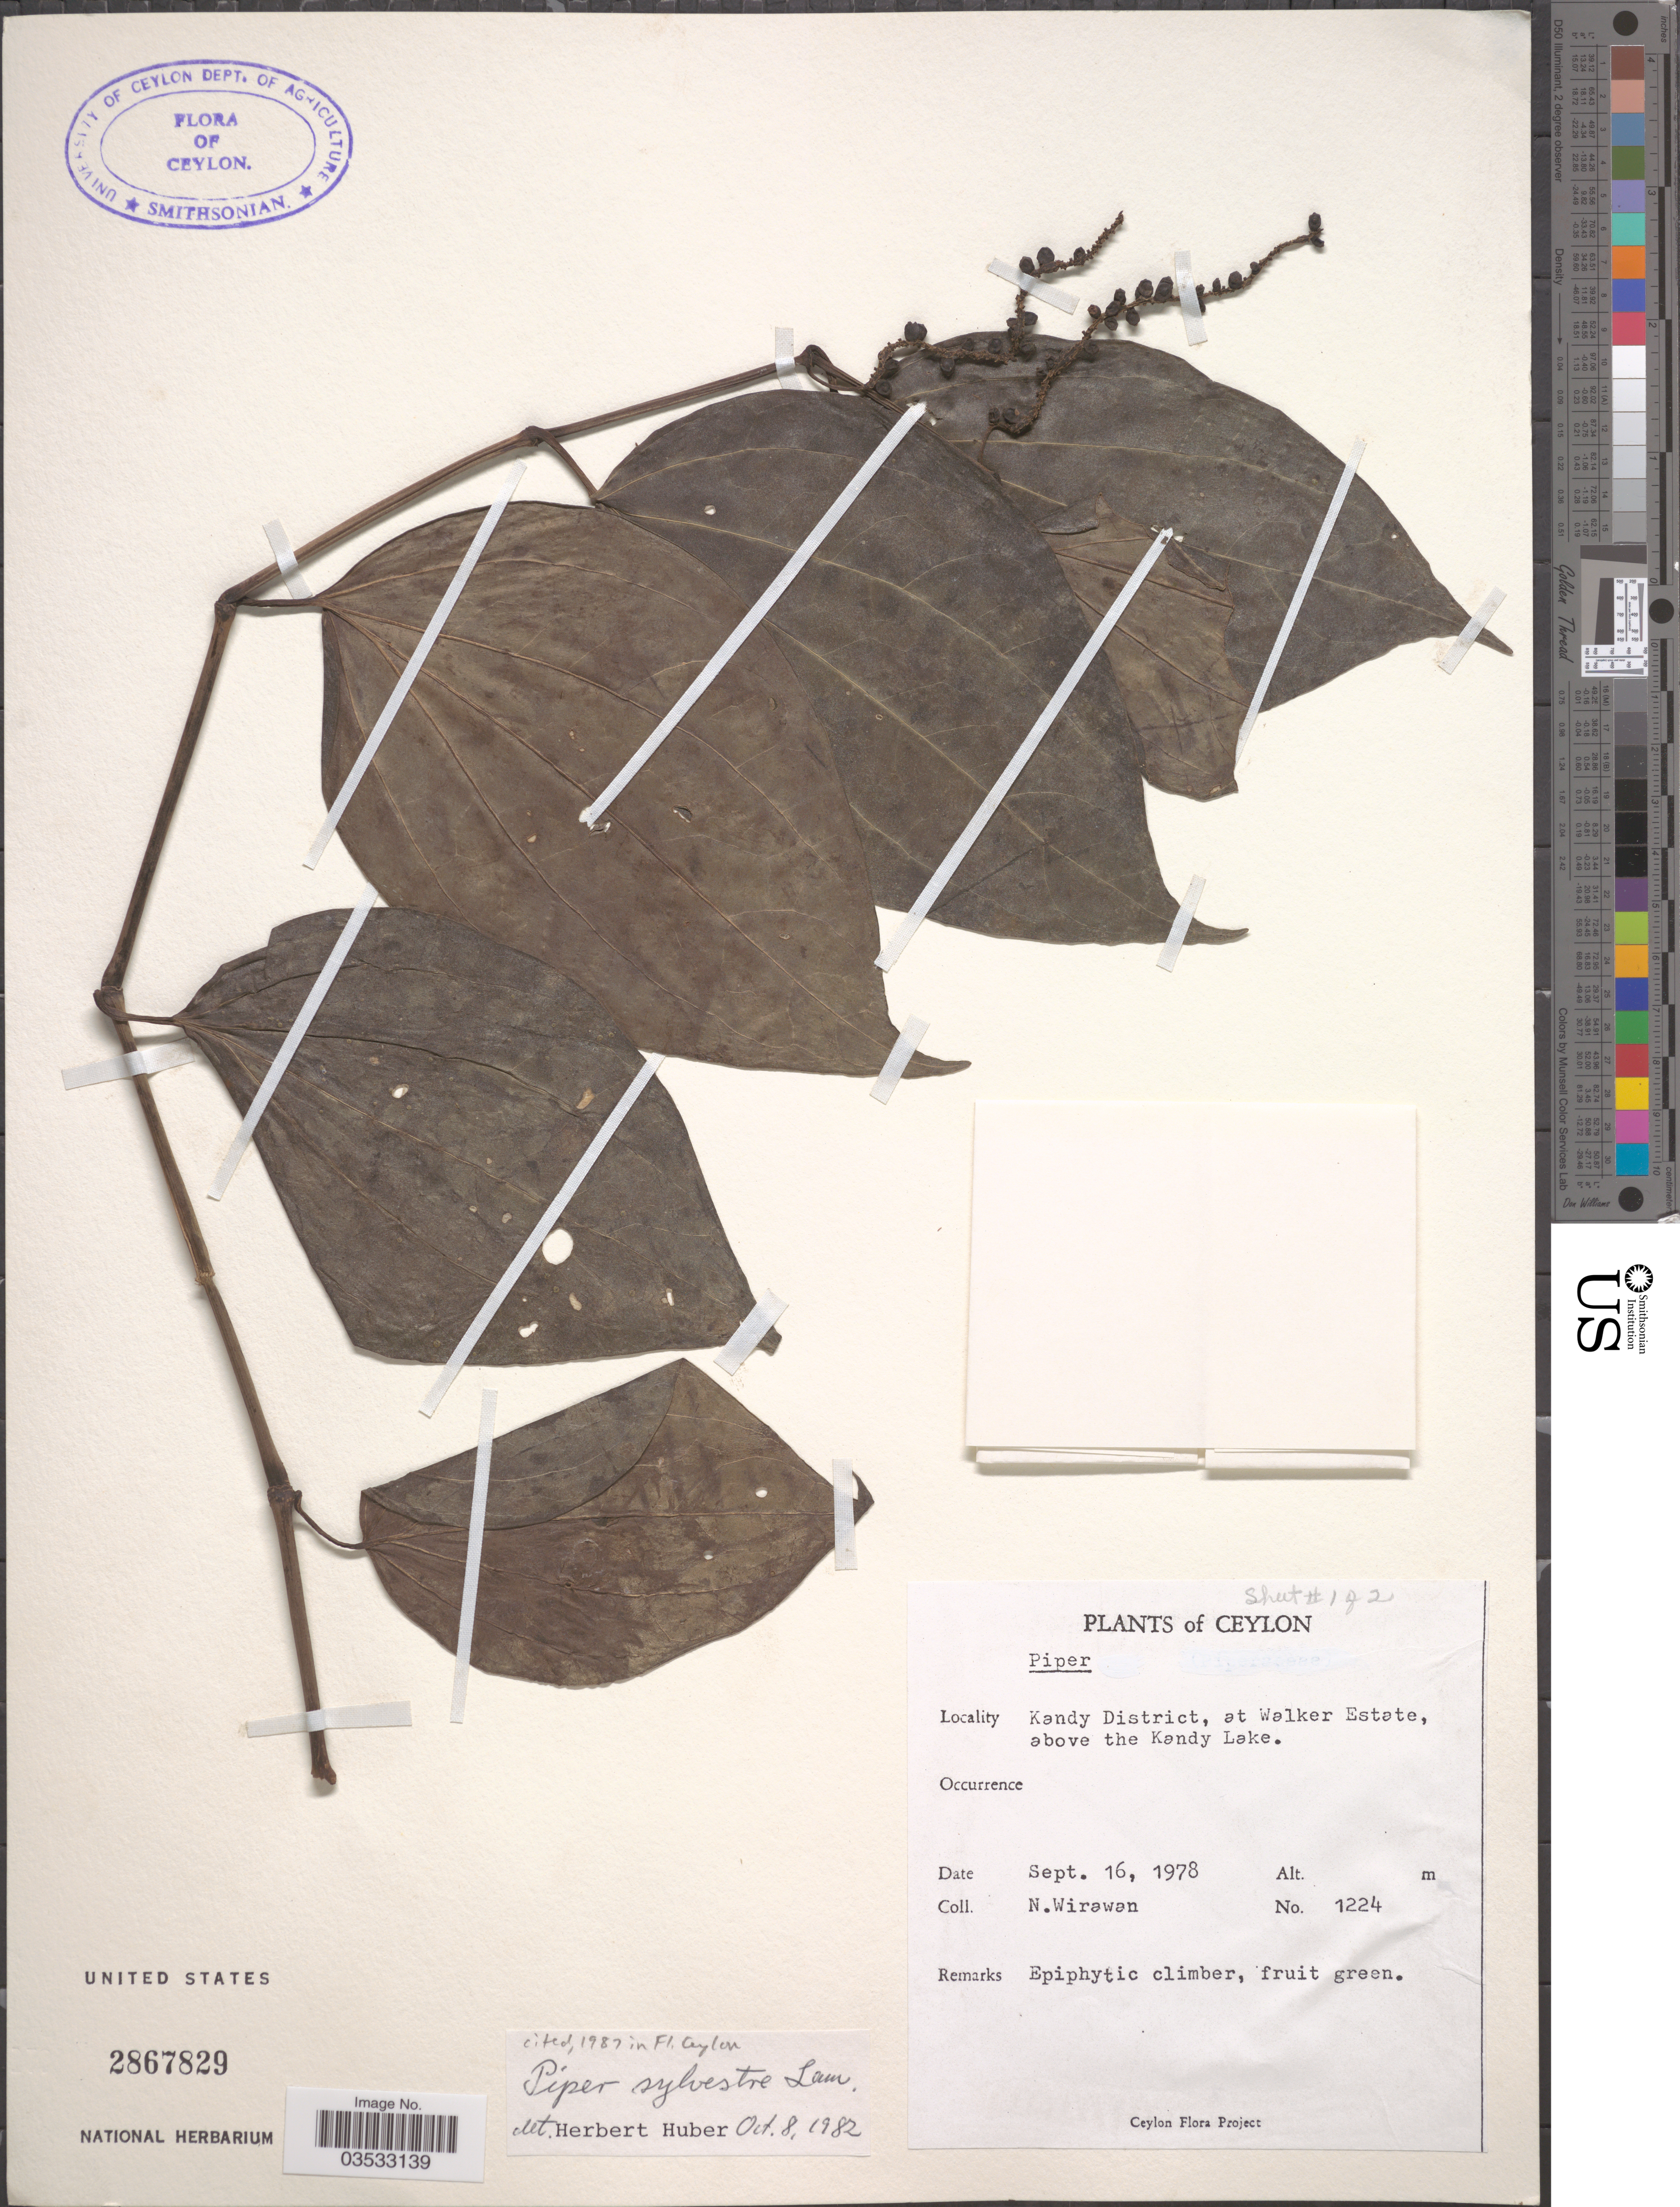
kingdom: Plantae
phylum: Tracheophyta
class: Magnoliopsida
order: Piperales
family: Piperaceae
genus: Piper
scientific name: Piper sylvestre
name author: Lour.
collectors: N. Wirawan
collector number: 1224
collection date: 1978-09-16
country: Sri Lanka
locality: Ceylon. Kandy District, at Walker Estate, above the Kandy Lake.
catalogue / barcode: US 2867829